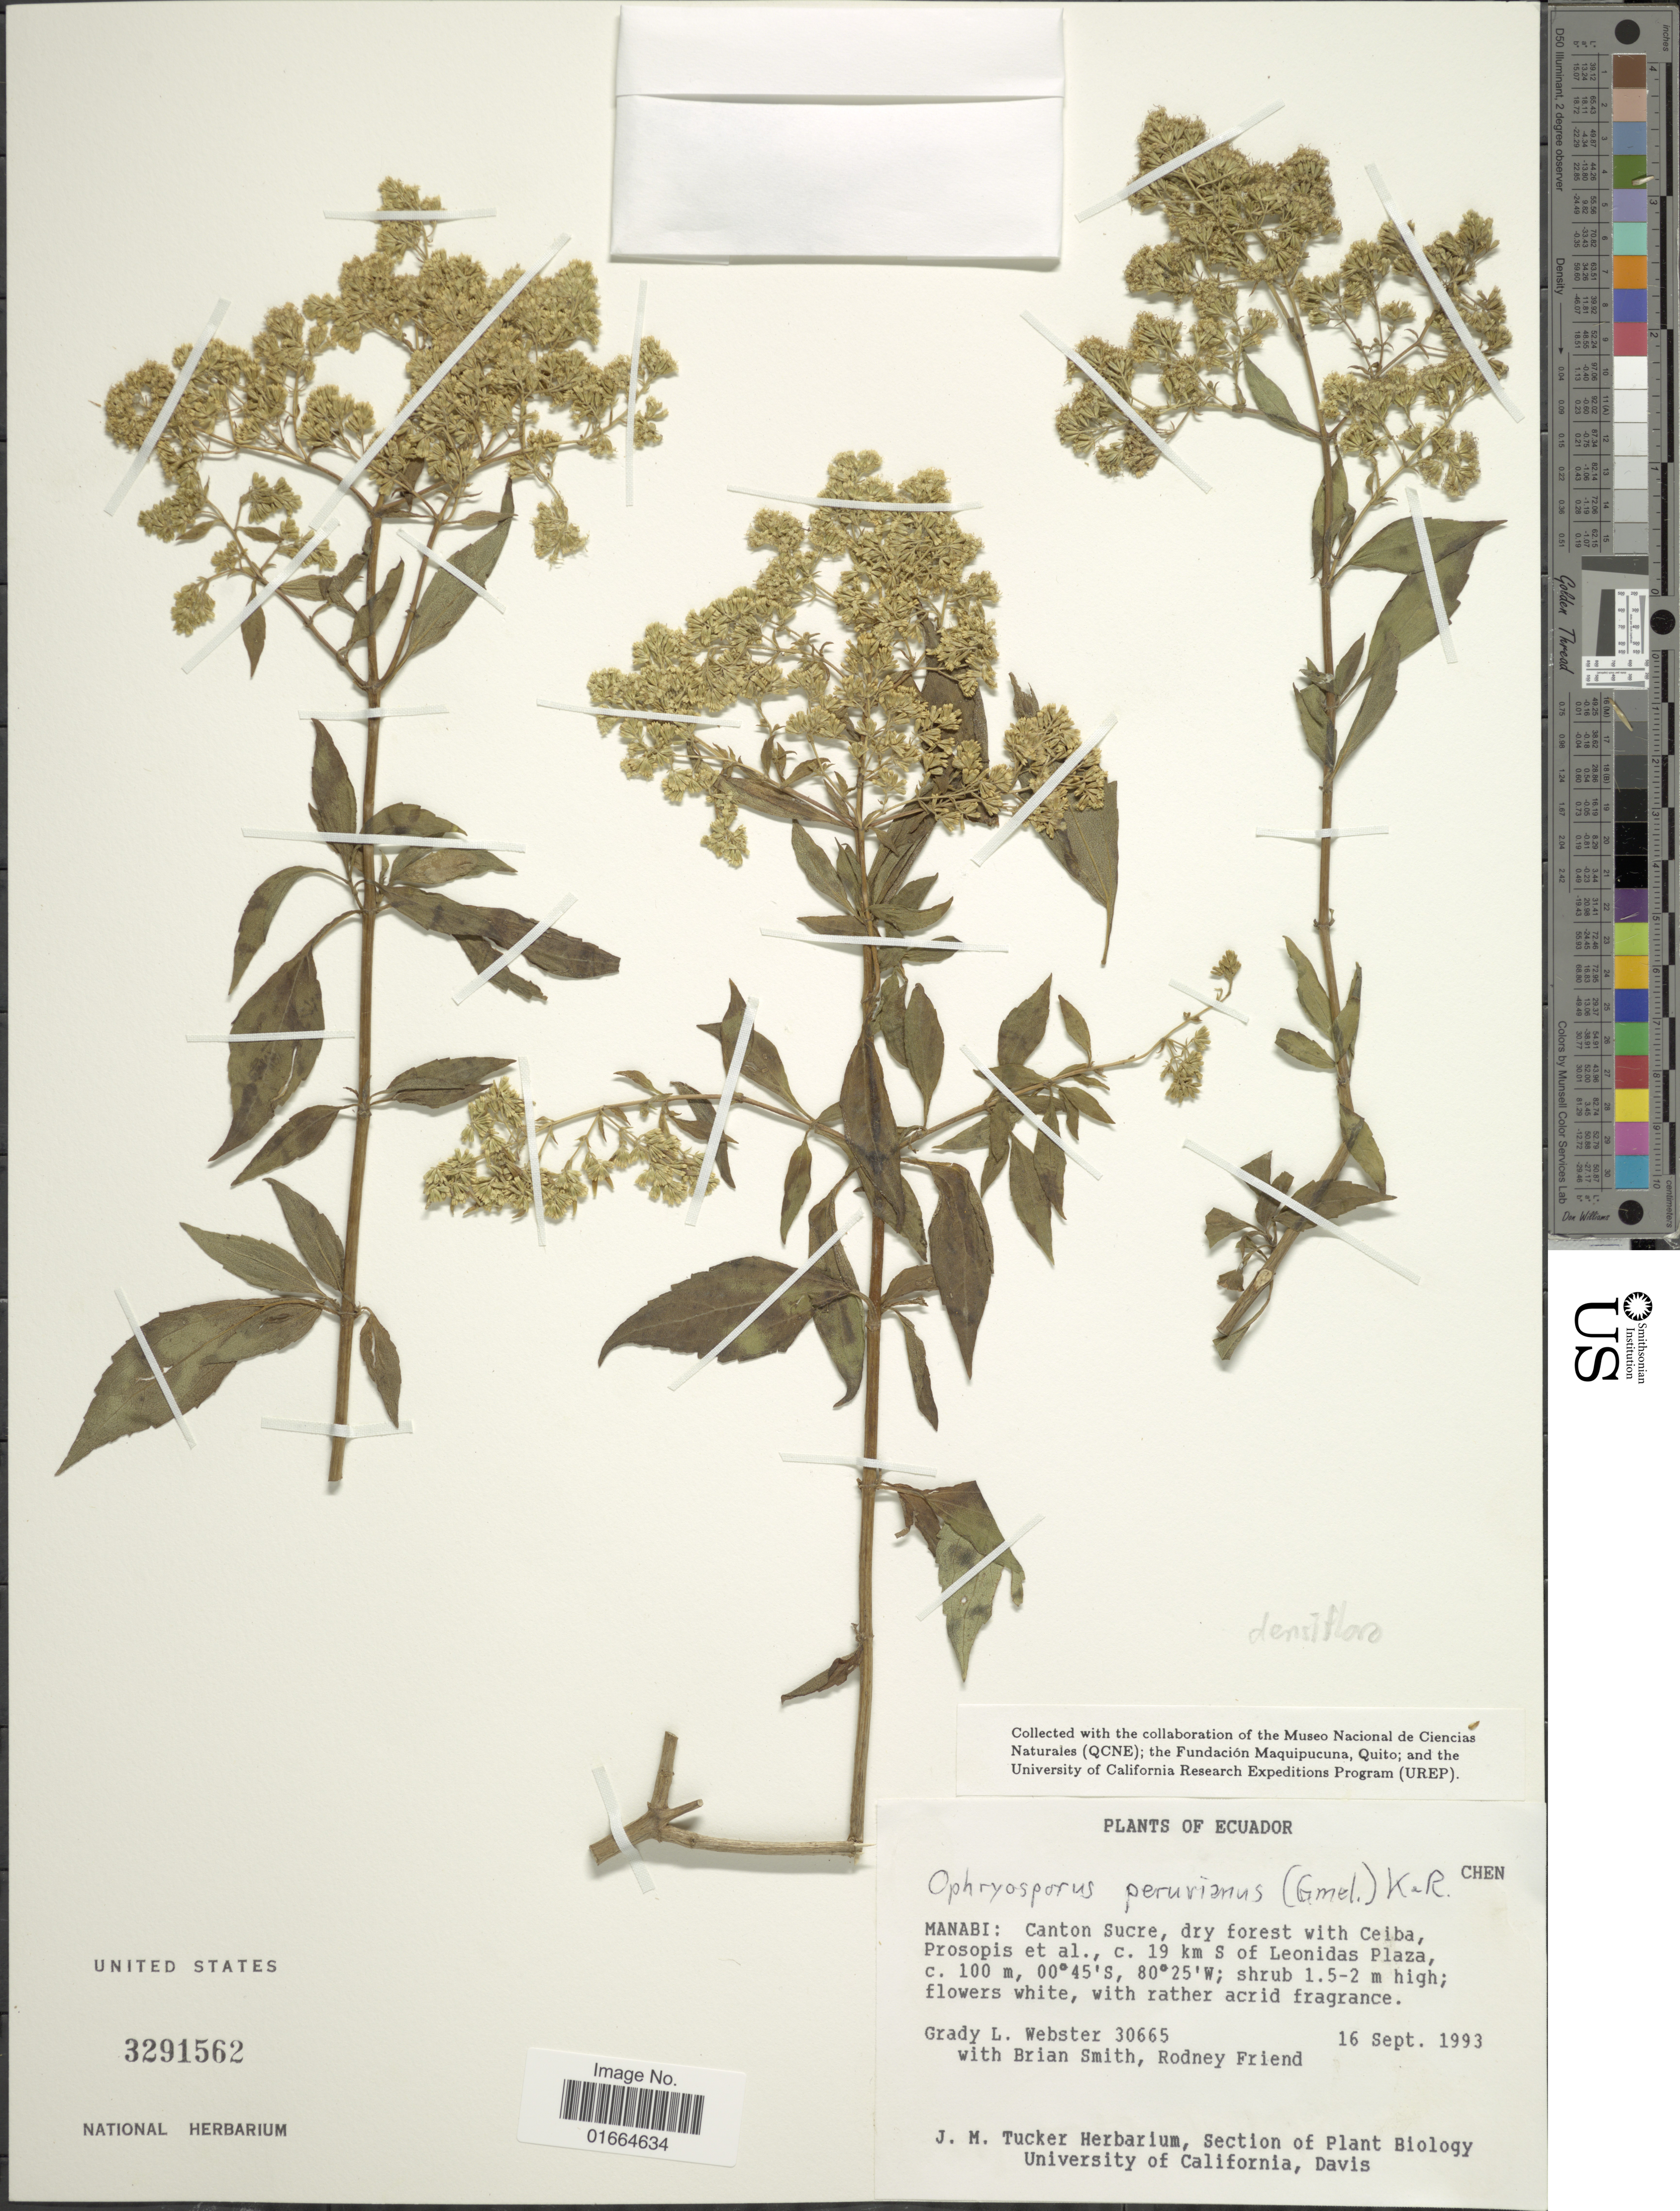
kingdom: Plantae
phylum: Tracheophyta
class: Magnoliopsida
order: Asterales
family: Asteraceae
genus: Ophryosporus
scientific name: Ophryosporus densiflorus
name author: (Benth.) R.M. King & H. Rob.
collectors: G. L. Webster, B. D. Smith & R. Friend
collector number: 30665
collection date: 1993-09-16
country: Ecuador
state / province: Manabí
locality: Chen, Manabi: Canton Sucre, dry forest with Ceiba, Prosopis et al., 19 km S of Leonidas Plaza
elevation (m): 100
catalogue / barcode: US 3291562